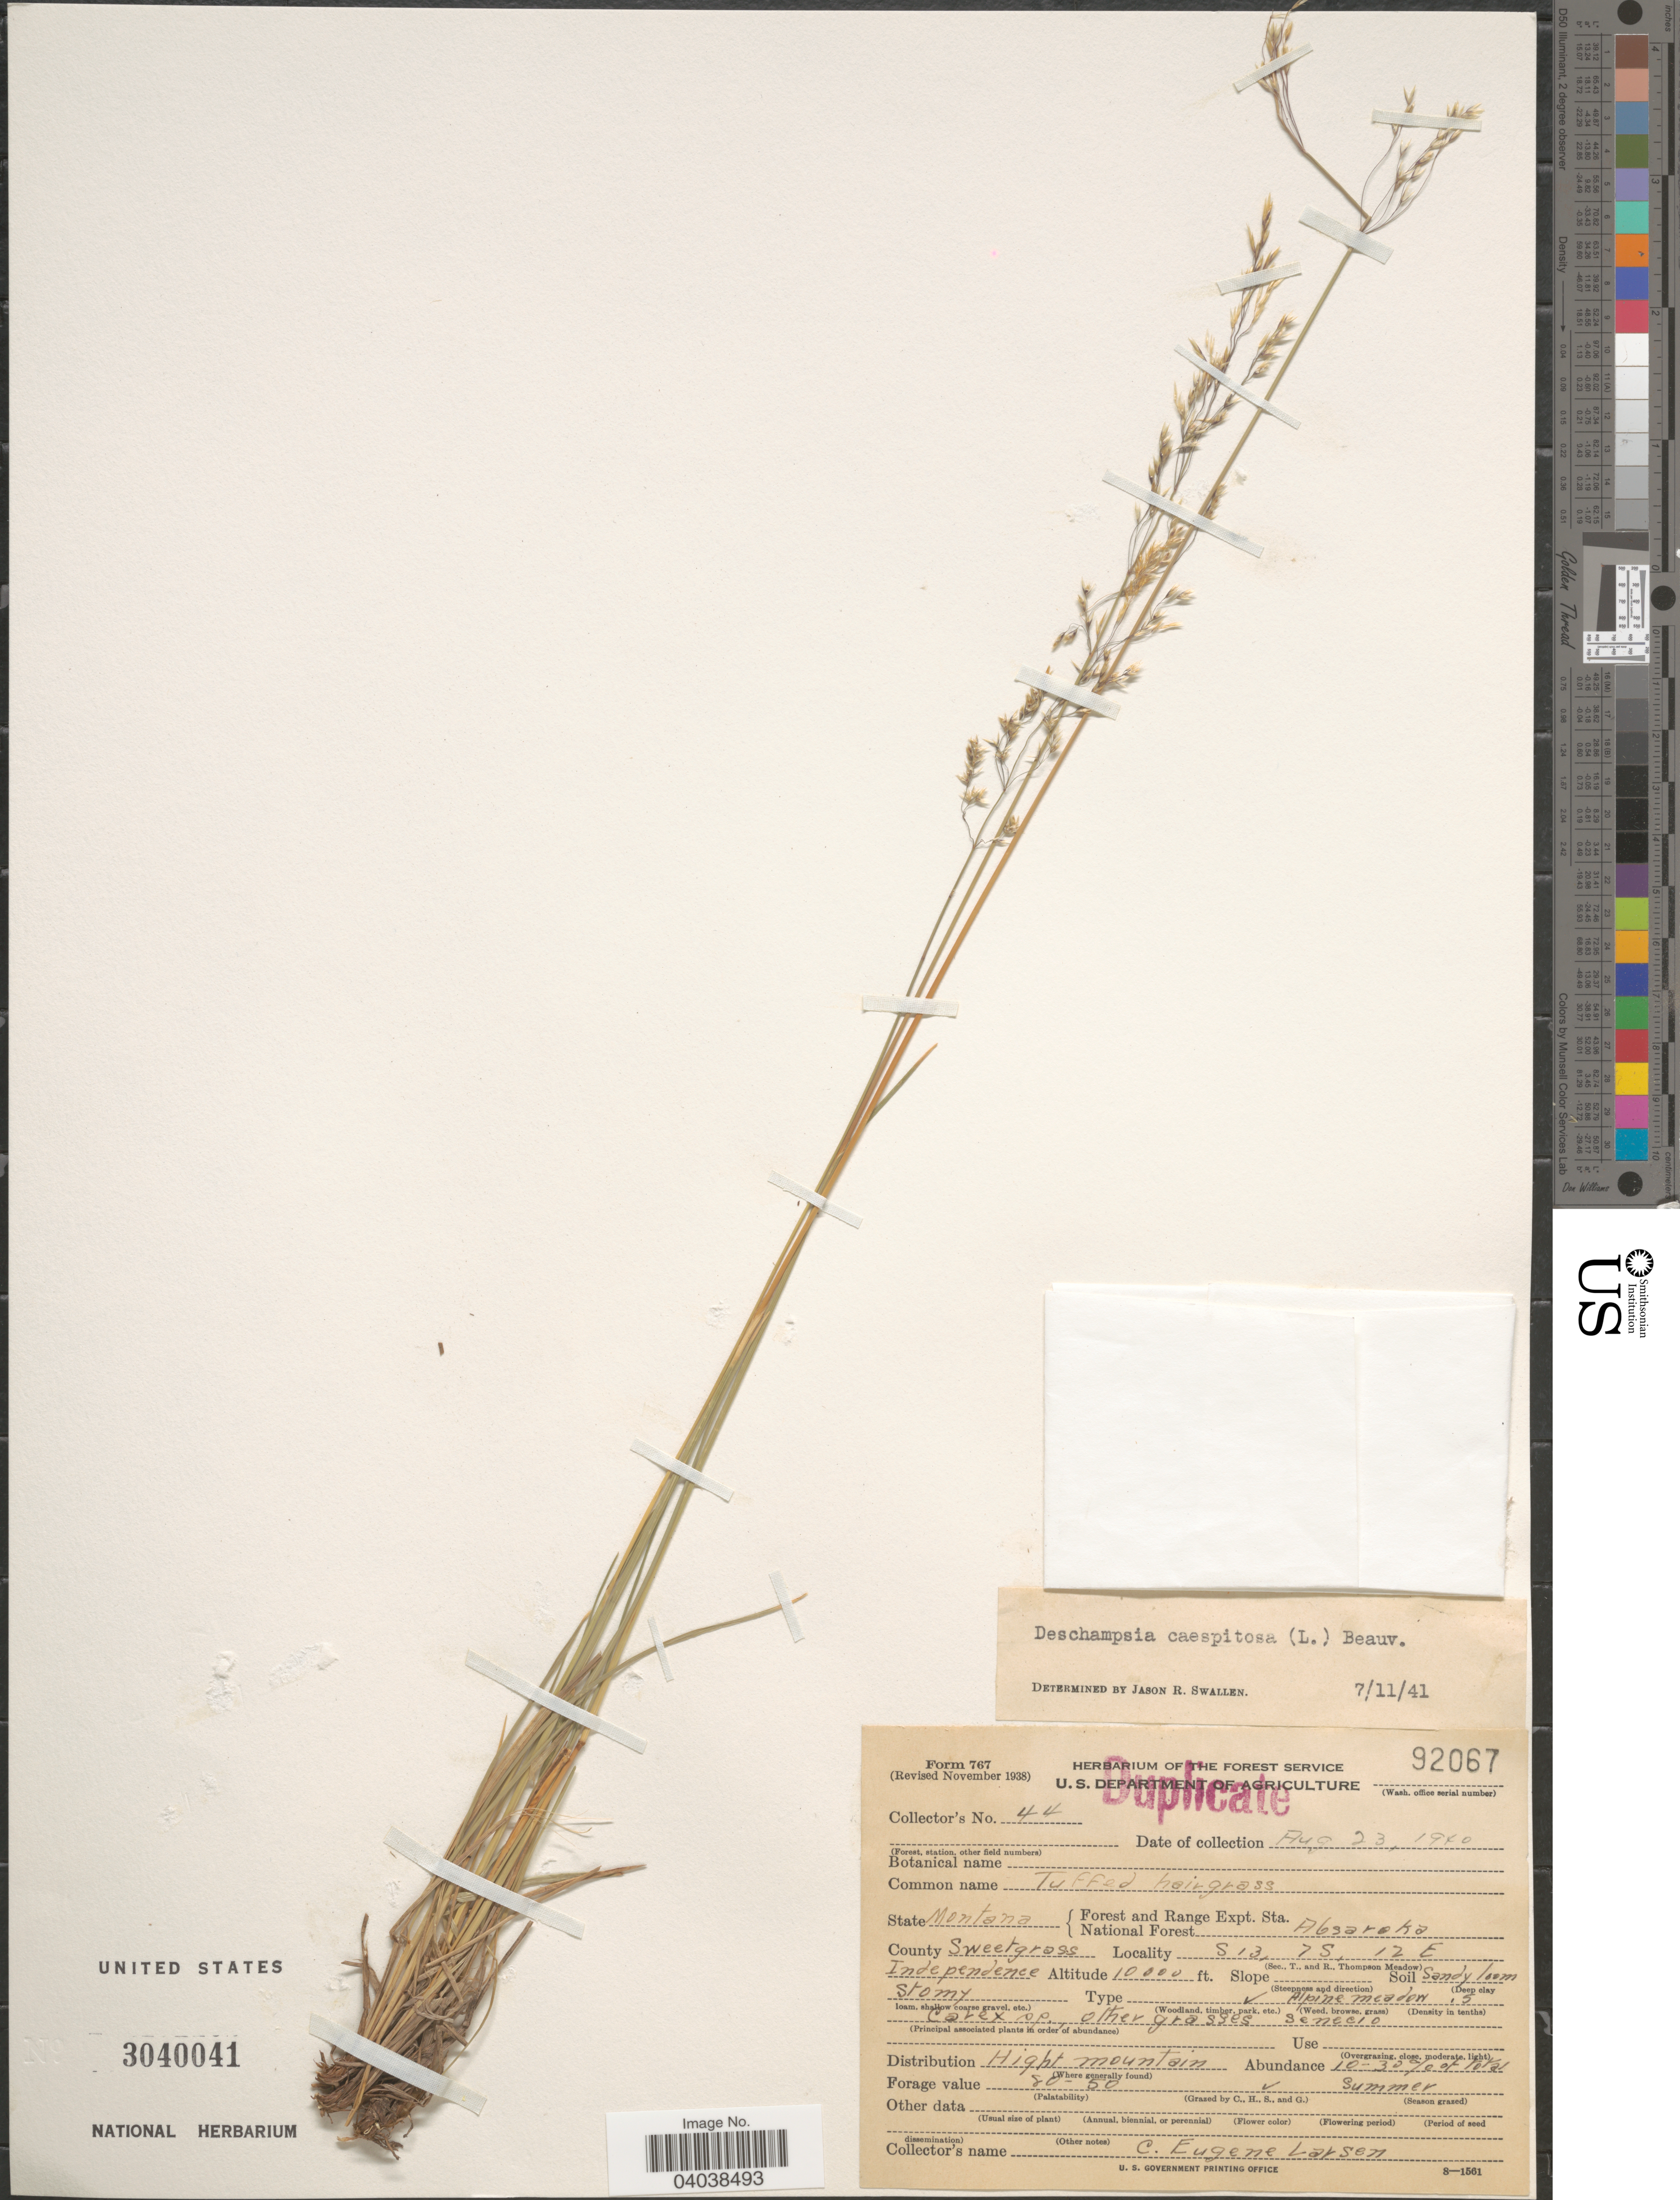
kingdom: Plantae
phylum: Tracheophyta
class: Liliopsida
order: Poales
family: Poaceae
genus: Deschampsia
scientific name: Deschampsia cespitosa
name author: (L.) P. Beauv.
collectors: C. Larsen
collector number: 44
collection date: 1940-08-23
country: United States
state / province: Montana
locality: Forest and Range Expt. Sta. National Forest Absaroka. County Sweetgrass S13, 7S, 12E Independence.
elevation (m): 3048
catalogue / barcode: US 3040041